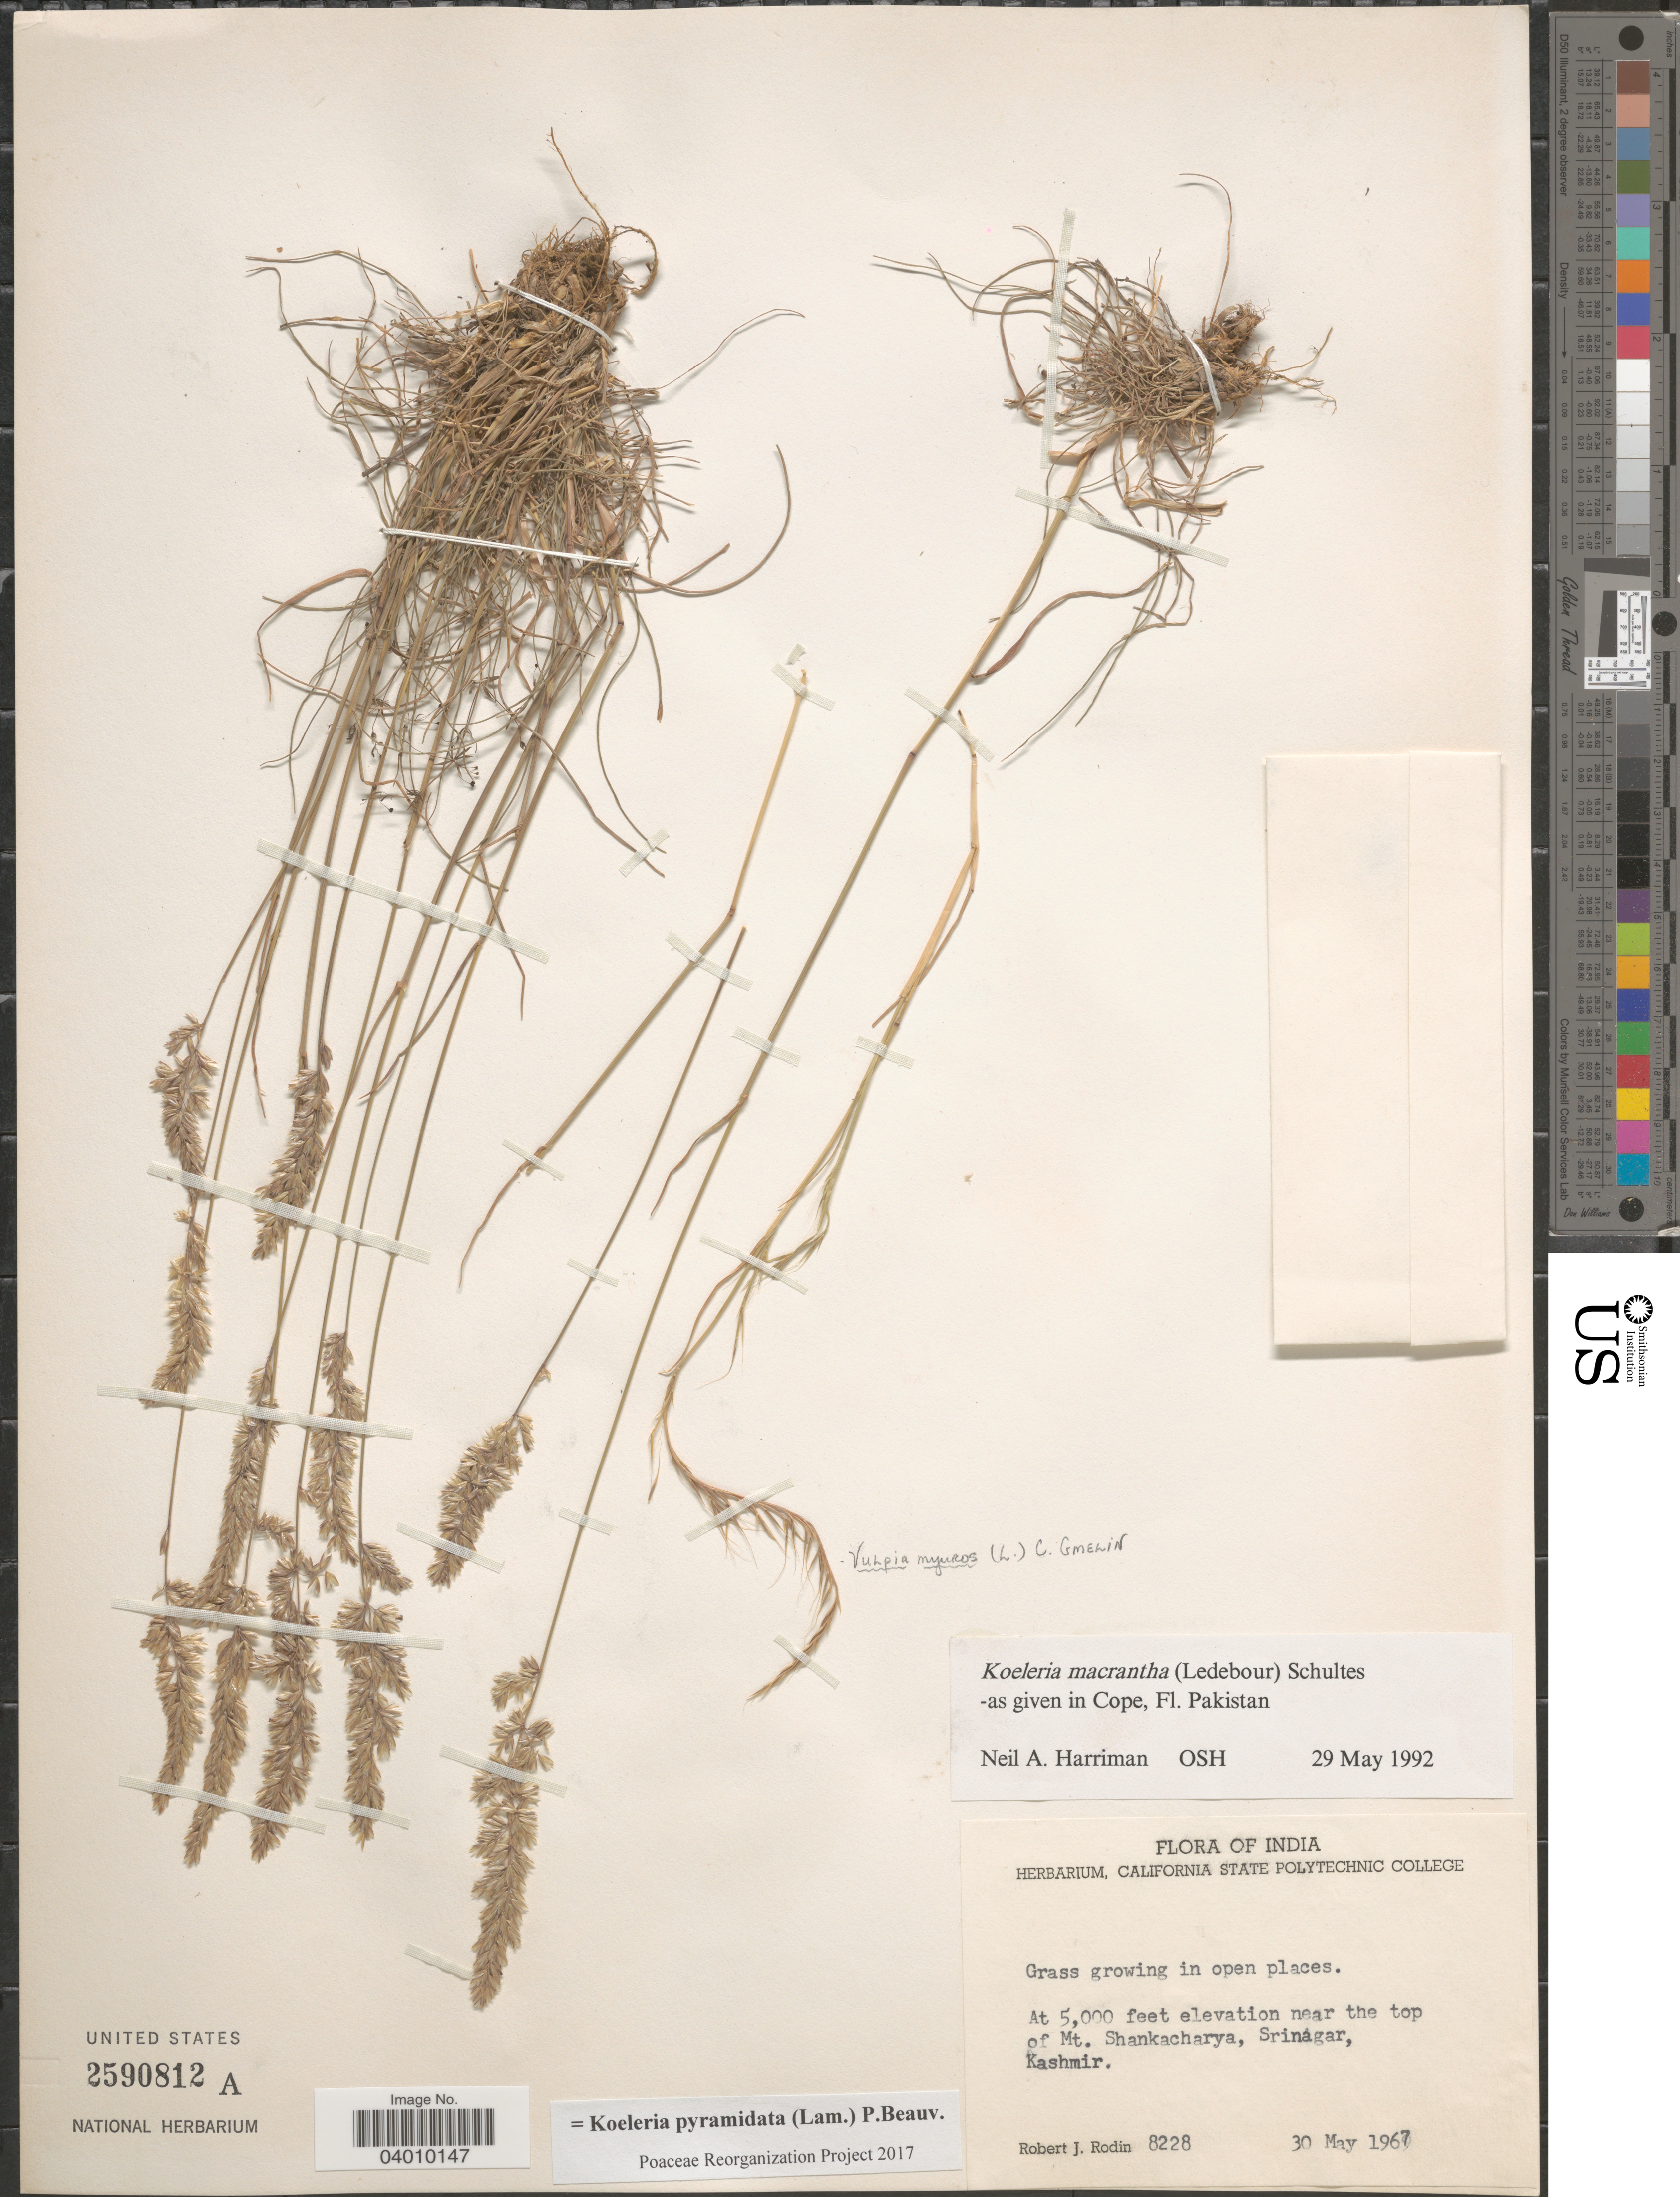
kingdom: Plantae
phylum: Tracheophyta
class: Liliopsida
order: Poales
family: Poaceae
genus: Koeleria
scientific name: Koeleria pyramidata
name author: (Lam.) P. Beauv.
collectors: R. J. Rodin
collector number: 8228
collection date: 1967-05-30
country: India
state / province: Jammu and Kashmir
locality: Near the top of Mt. Shankacharya, Srinagar, Kashmir.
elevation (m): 1524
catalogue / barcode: US 2590812A